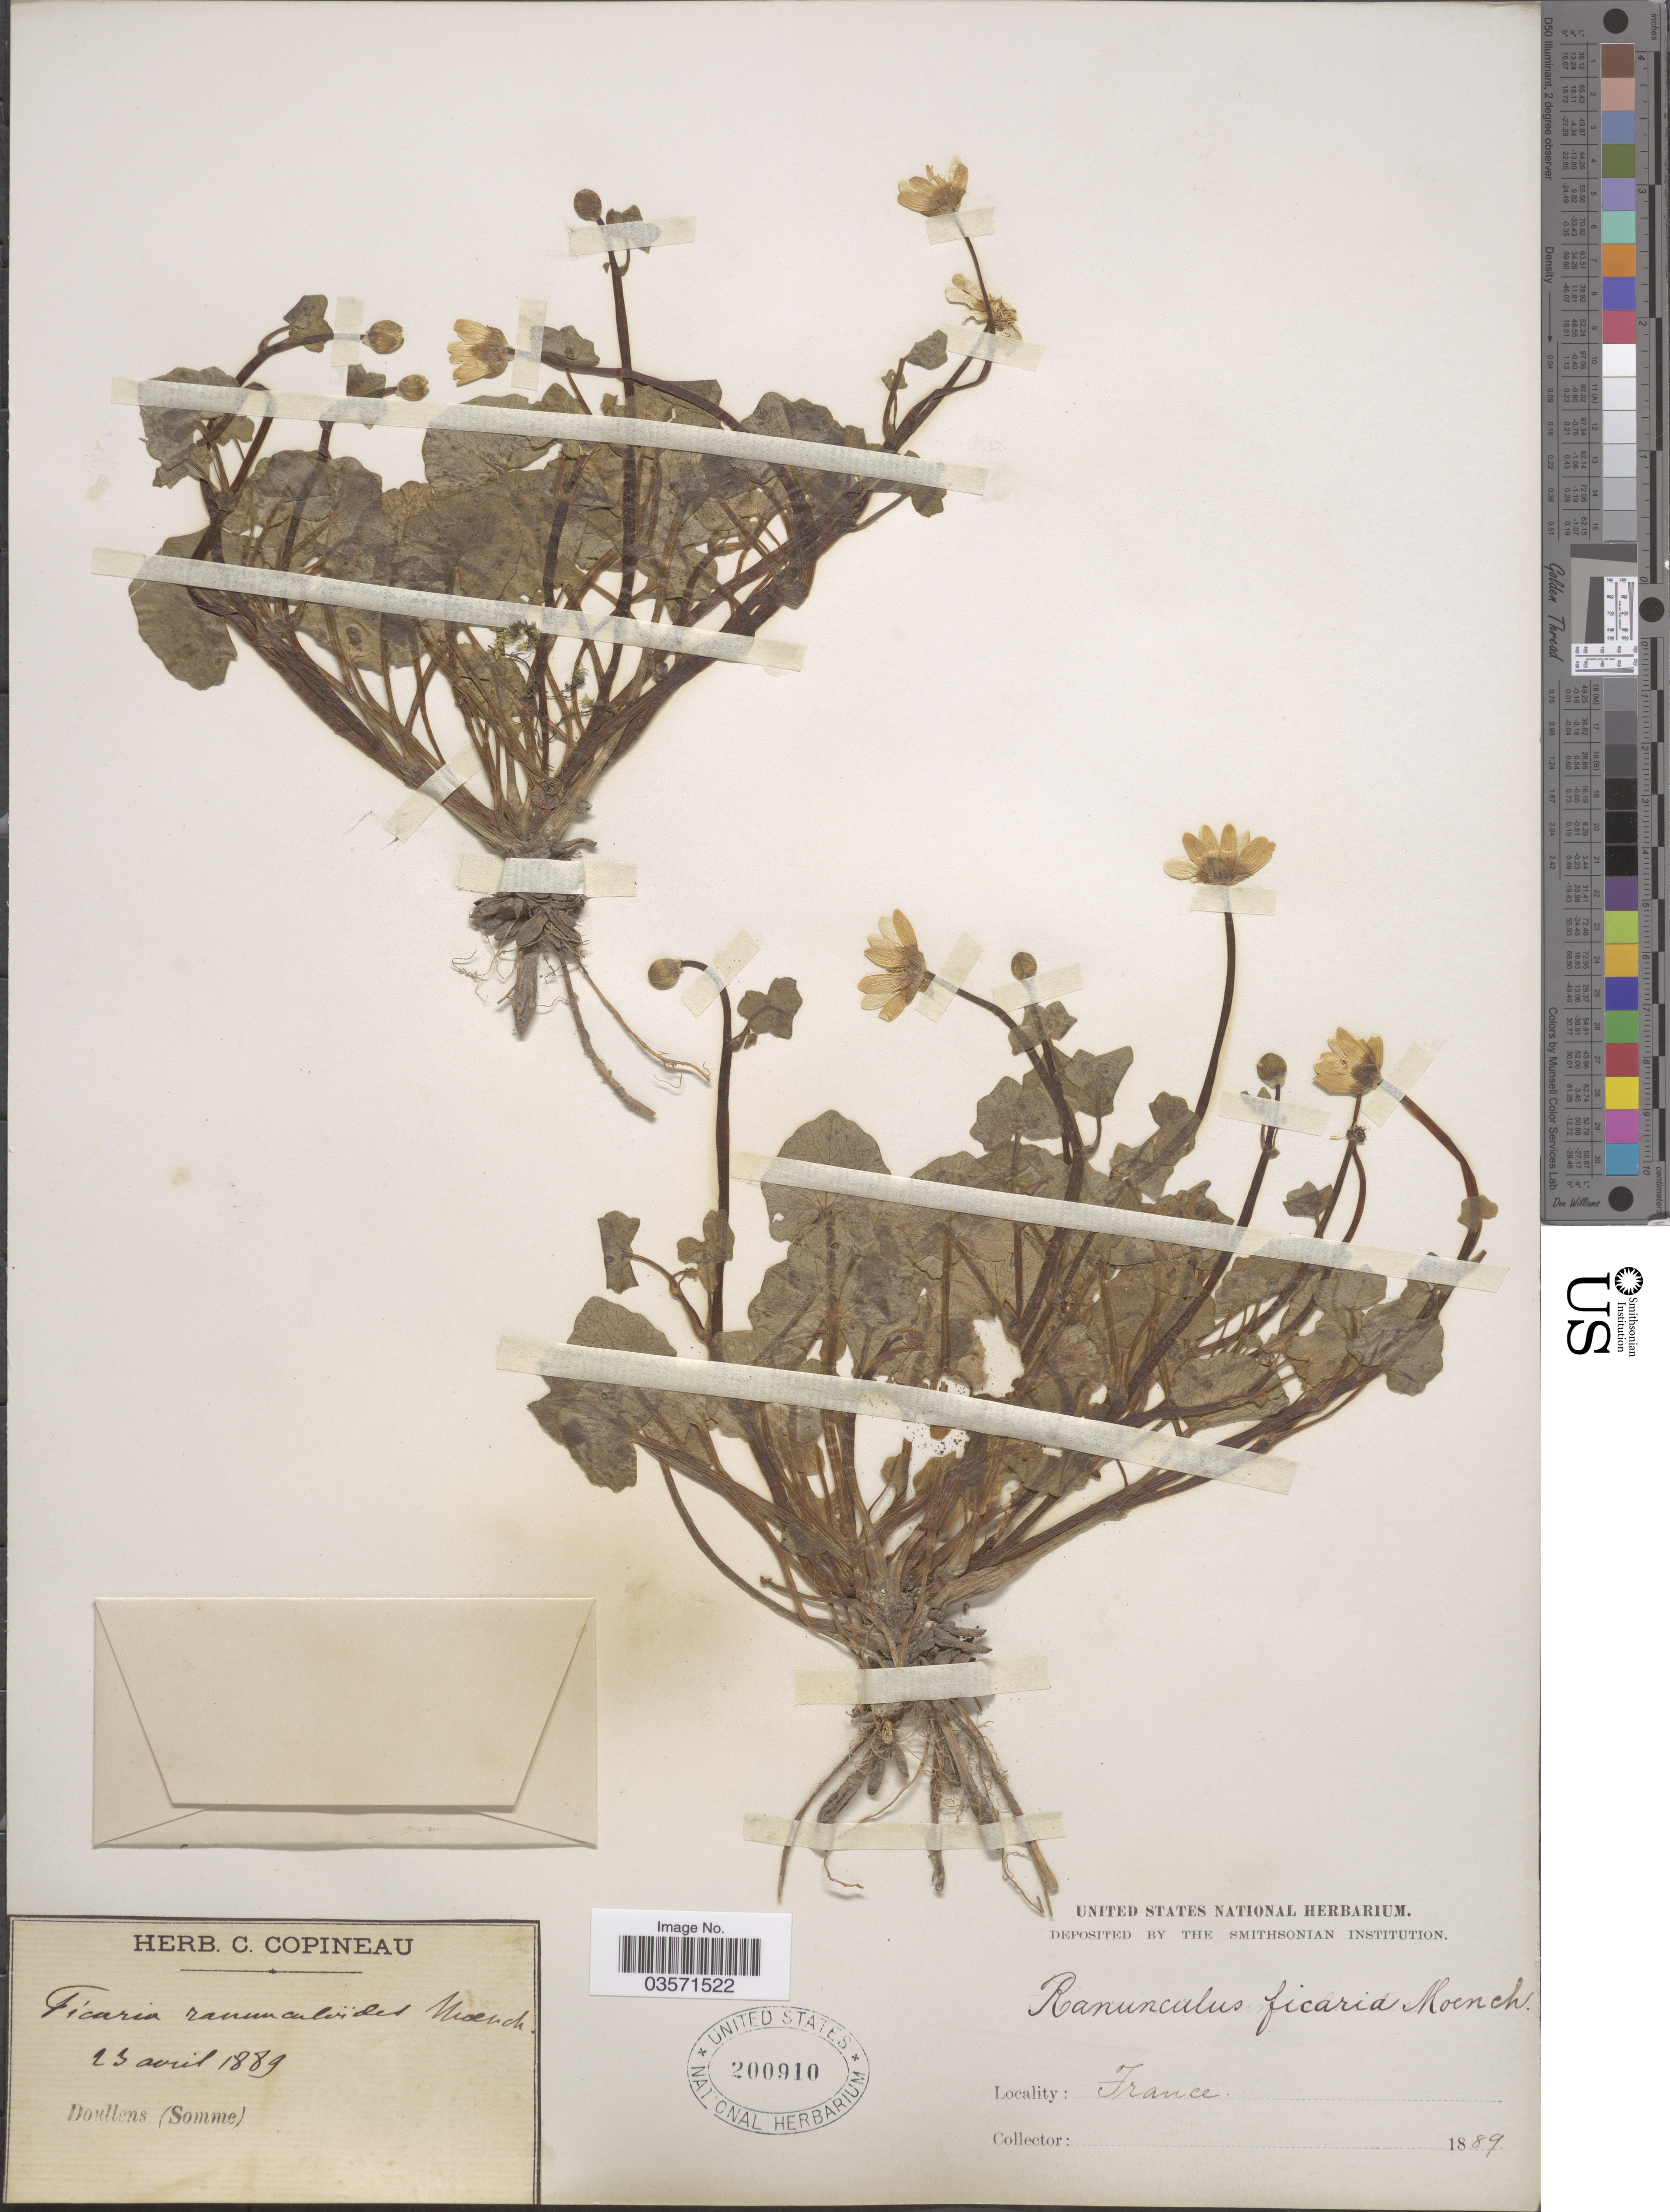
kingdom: Plantae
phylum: Tracheophyta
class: Magnoliopsida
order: Ranunculales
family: Ranunculaceae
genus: Ficaria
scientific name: Ficaria verna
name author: Huds.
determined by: Strong, M. T., (US), Smithsonian Institution - National Museum of Natural History (UNITED STATES)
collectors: ex herb. C. Copineau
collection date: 1889-04-23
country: France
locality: Doullens (Somme).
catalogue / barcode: US 200910